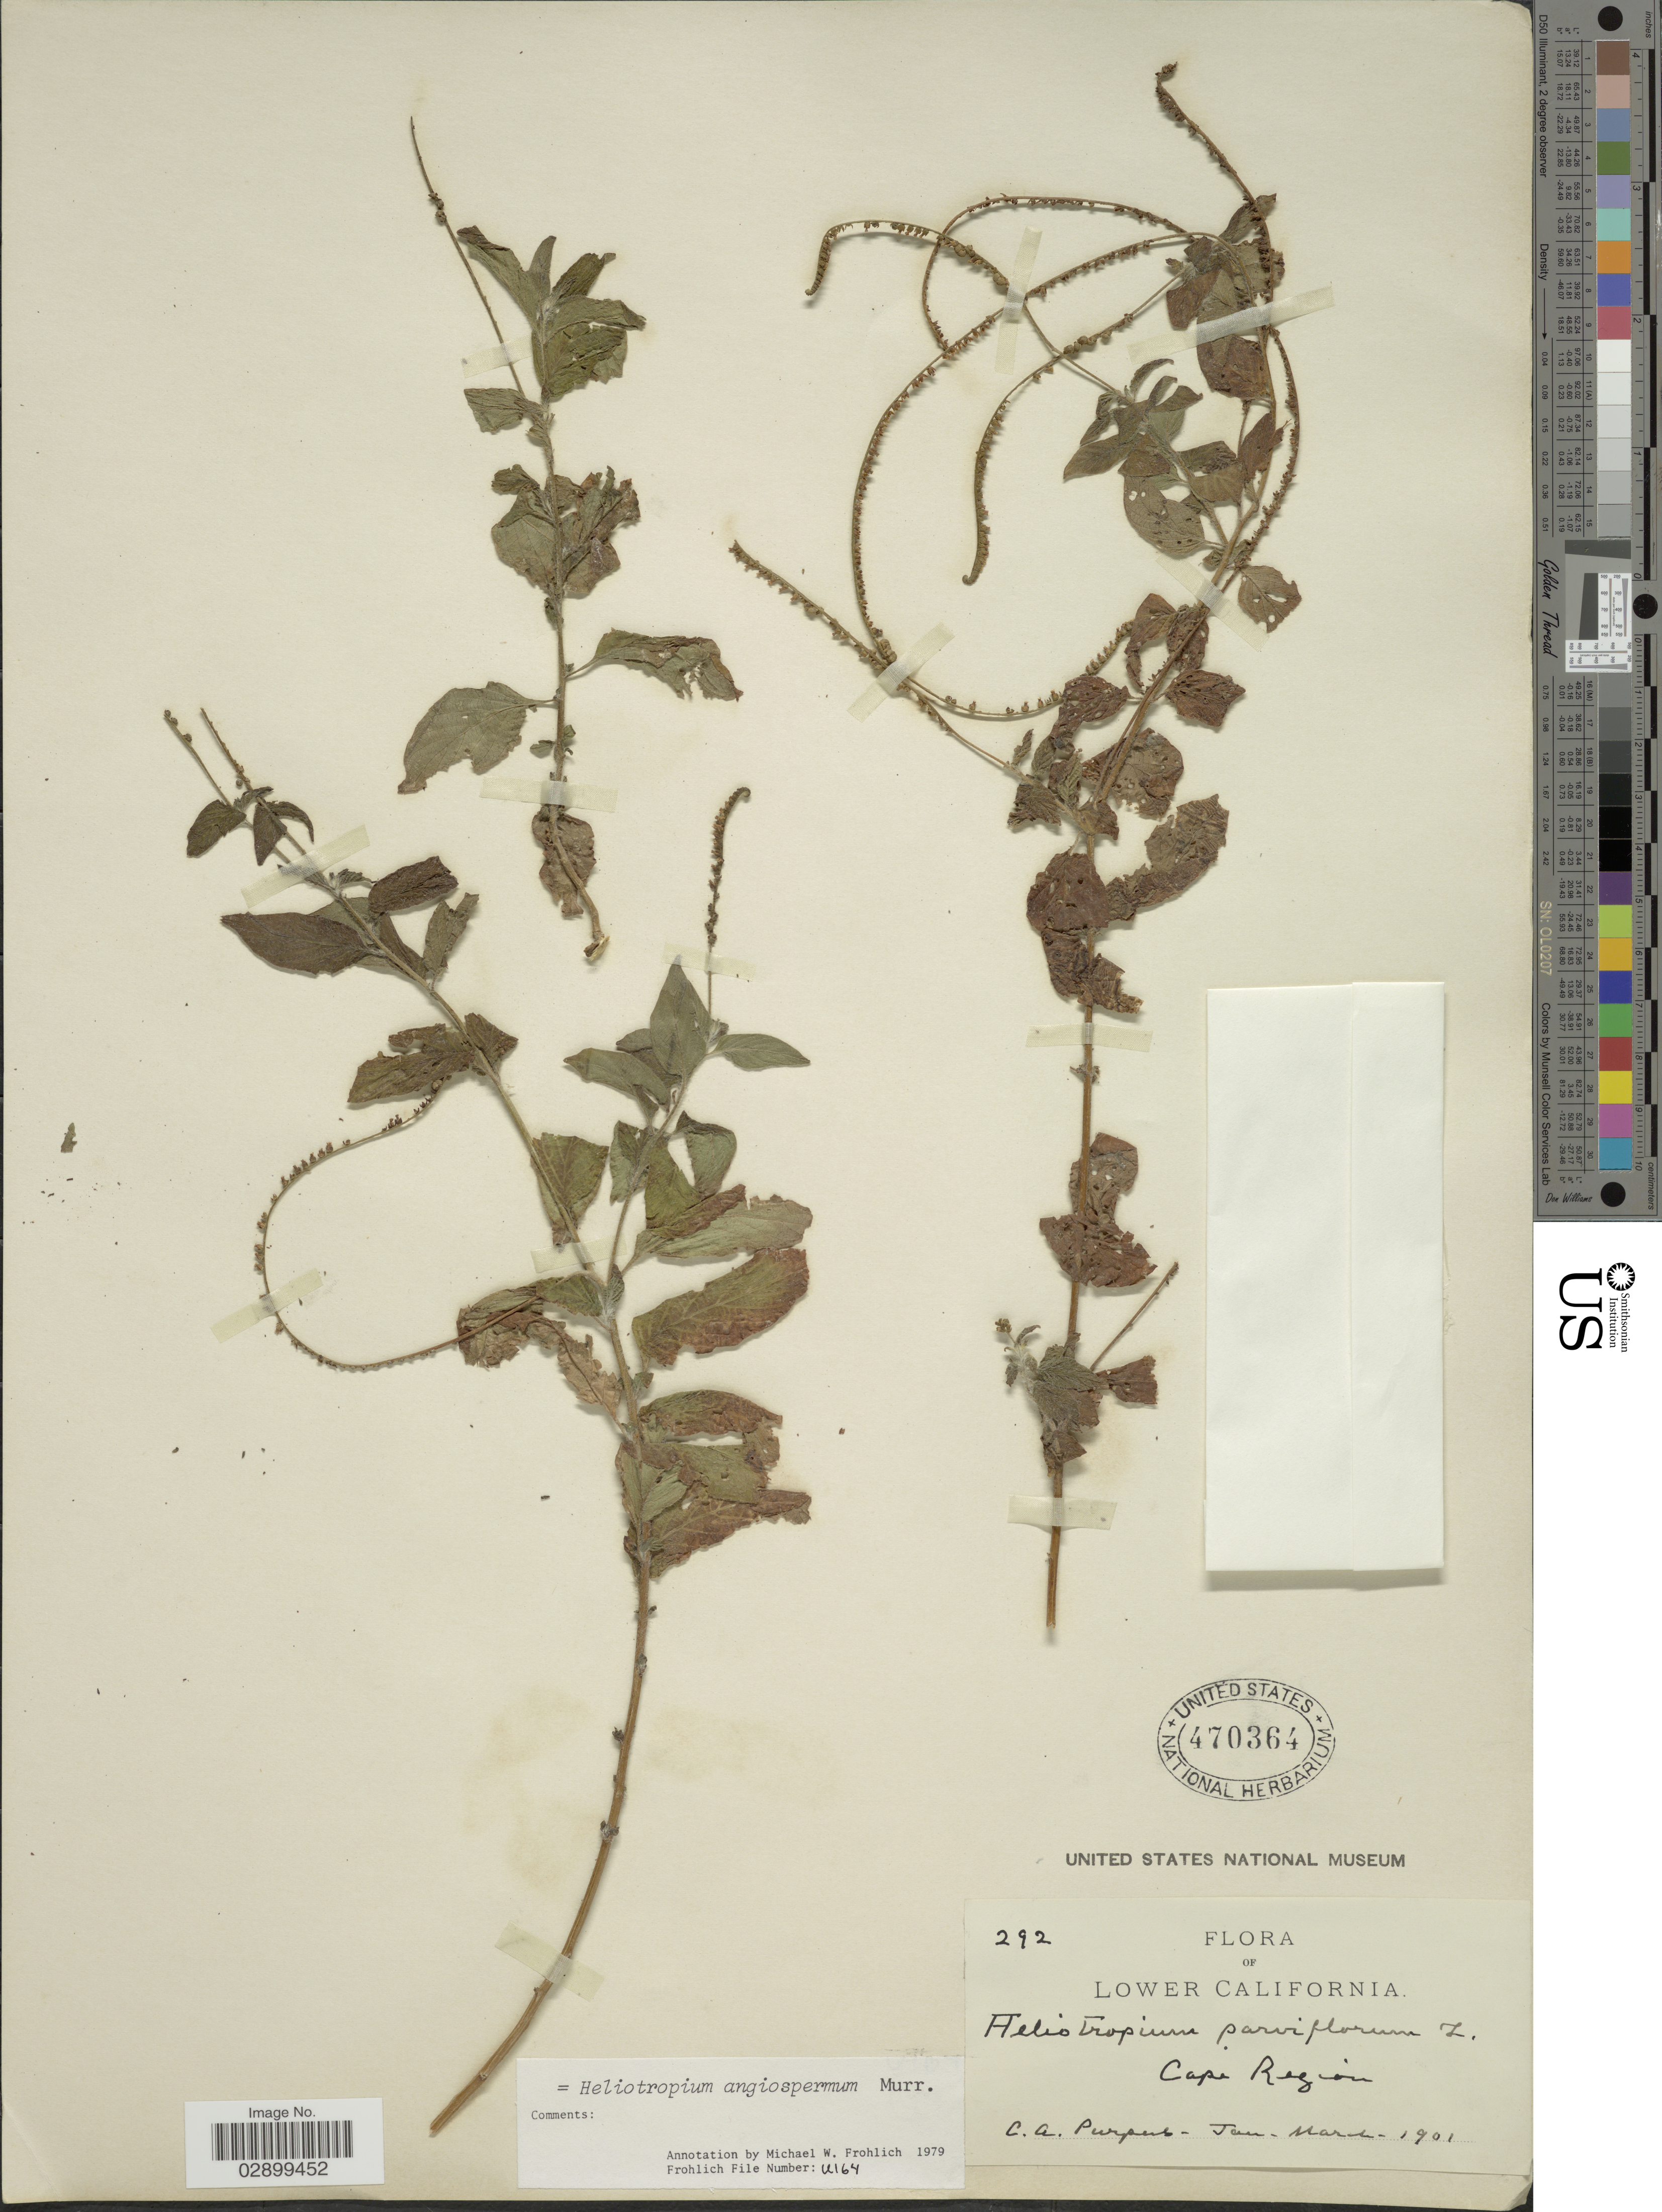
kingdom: Plantae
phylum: Tracheophyta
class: Magnoliopsida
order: Boraginales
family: Heliotropiaceae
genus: Heliotropium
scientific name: Heliotropium angiospermum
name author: Murray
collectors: C. A. Purpus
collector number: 292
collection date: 1901-01/1901-03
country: Mexico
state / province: Baja California Sur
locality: Lower California. Cape Region.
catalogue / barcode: US 470364